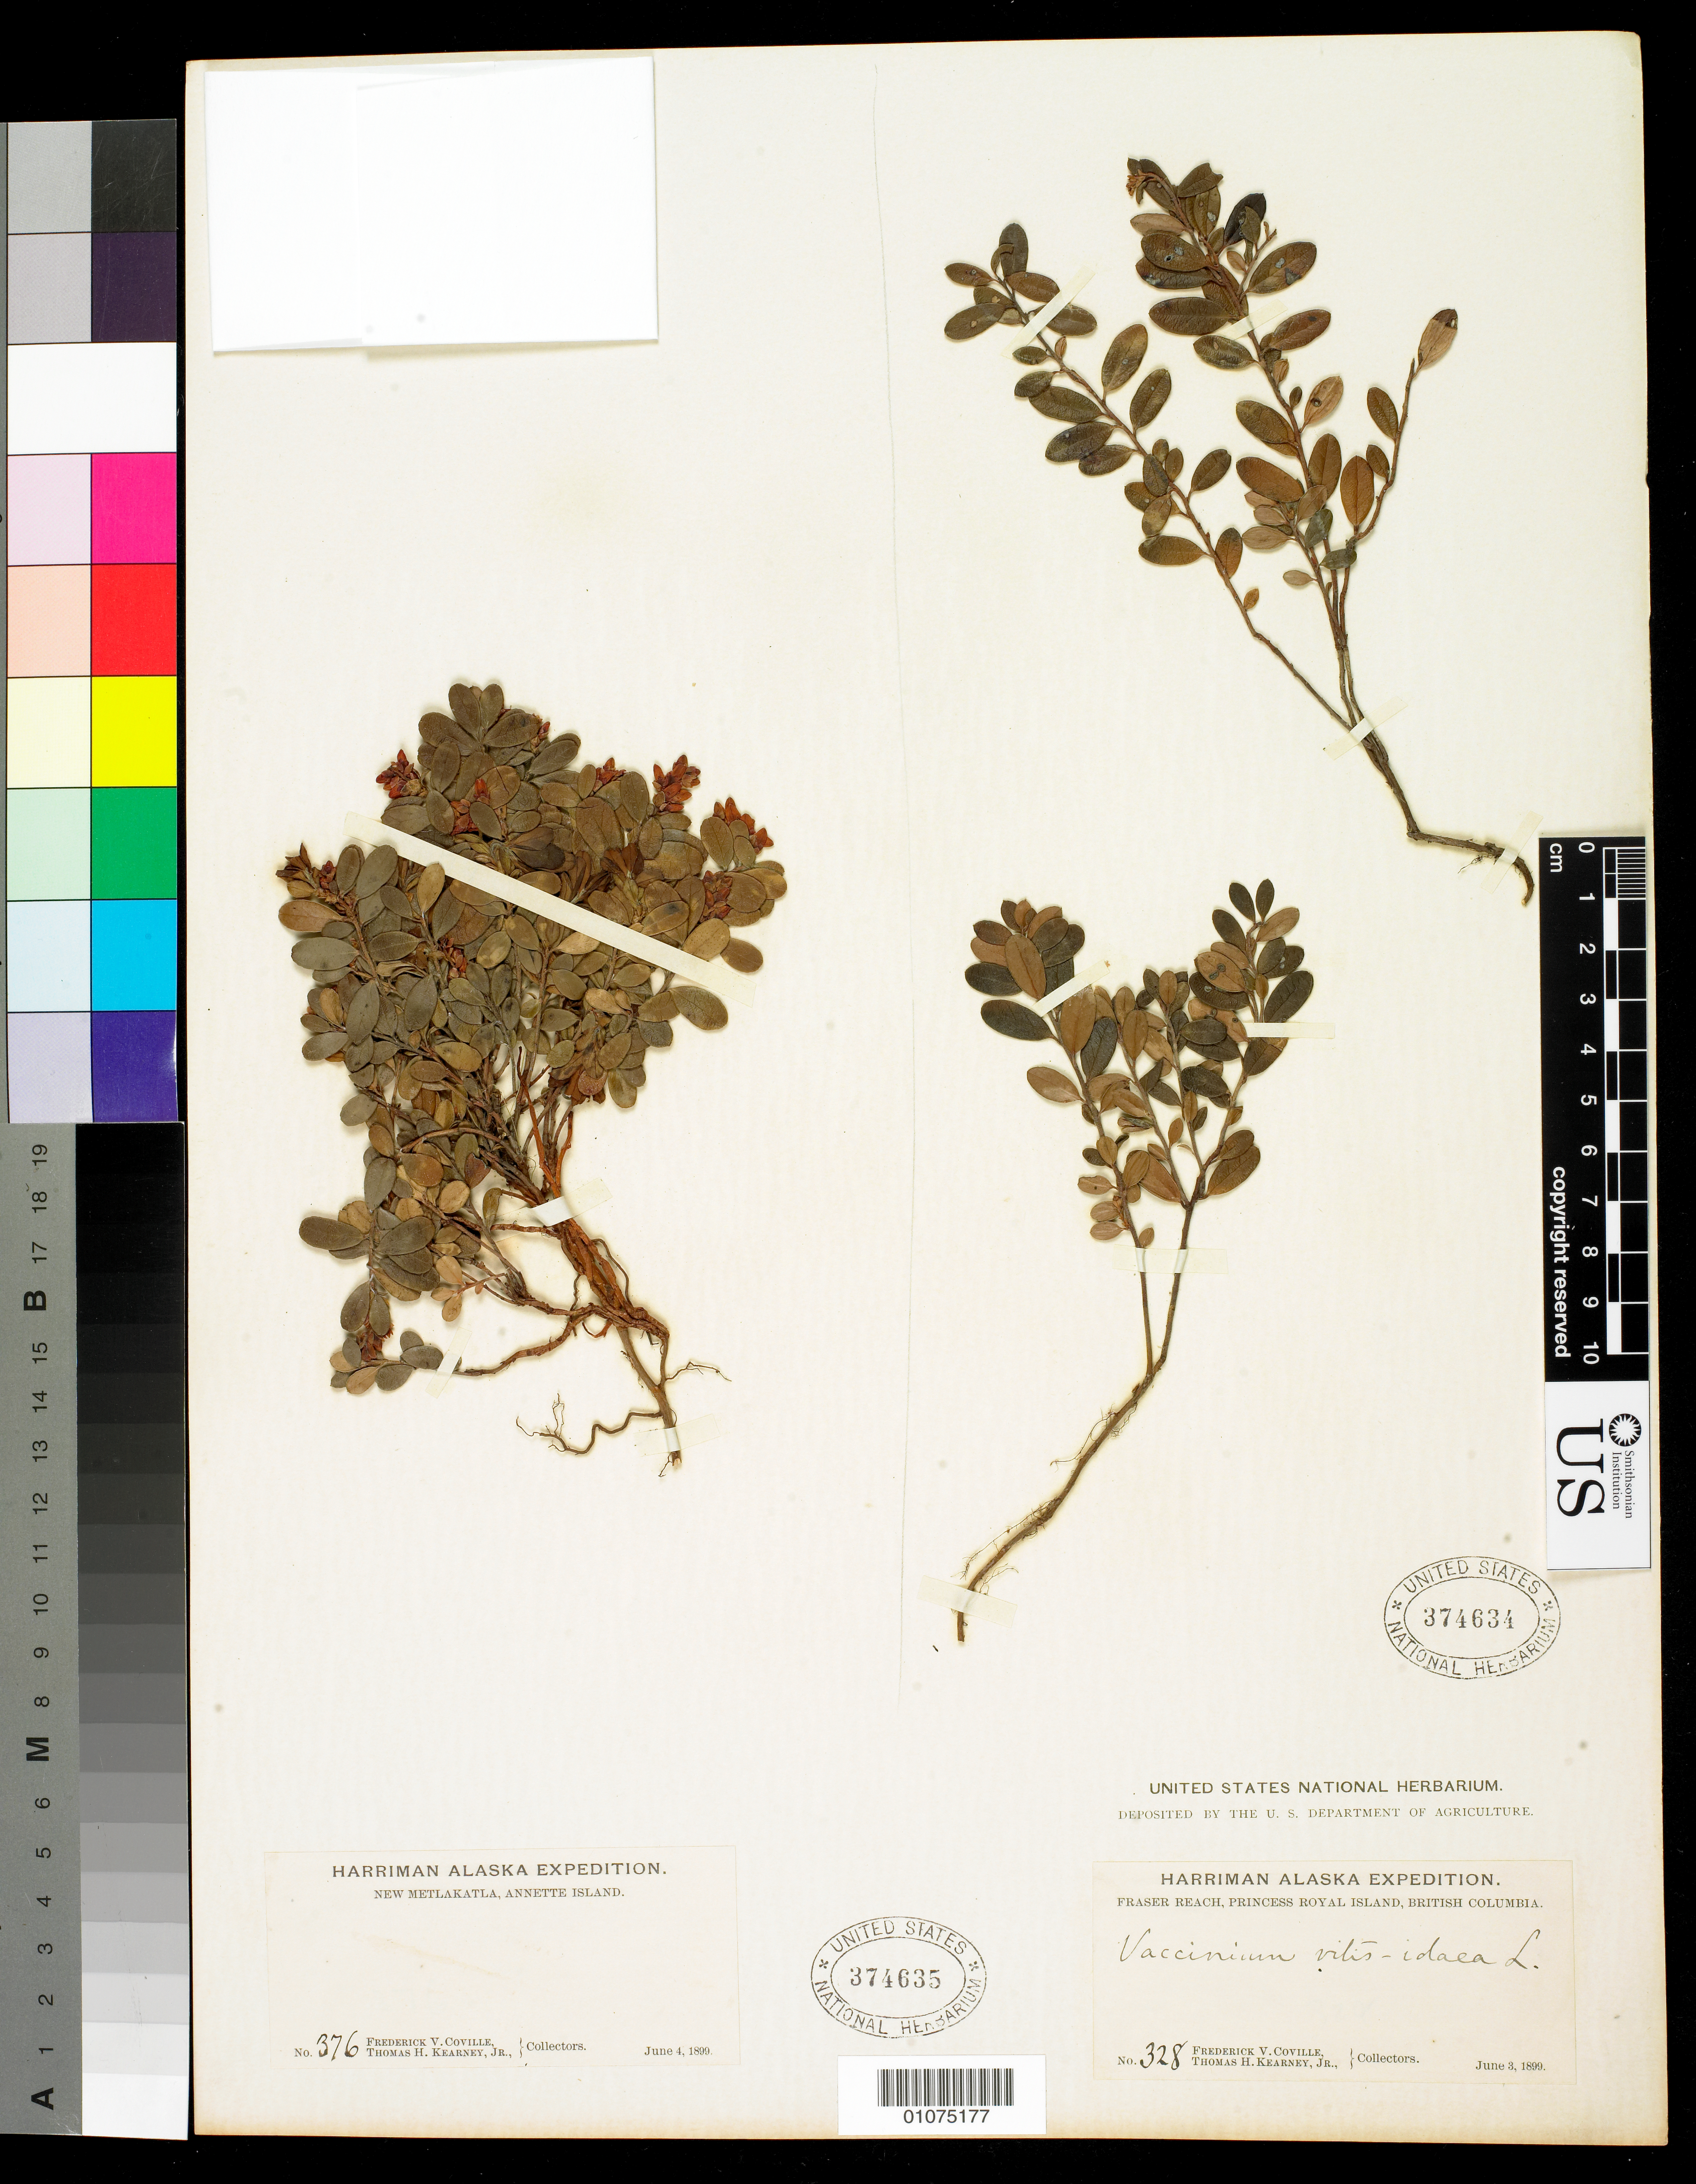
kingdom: Plantae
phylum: Tracheophyta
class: Magnoliopsida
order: Ericales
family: Ericaceae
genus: Vaccinium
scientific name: Vaccinium vitis-idaea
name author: L.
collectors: F. V. Coville & T. H. Kearney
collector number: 328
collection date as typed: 3 Jun 1899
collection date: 1899-06-03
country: Canada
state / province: British Columbia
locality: Fraser Reach, Princess Royal Island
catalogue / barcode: US 374634